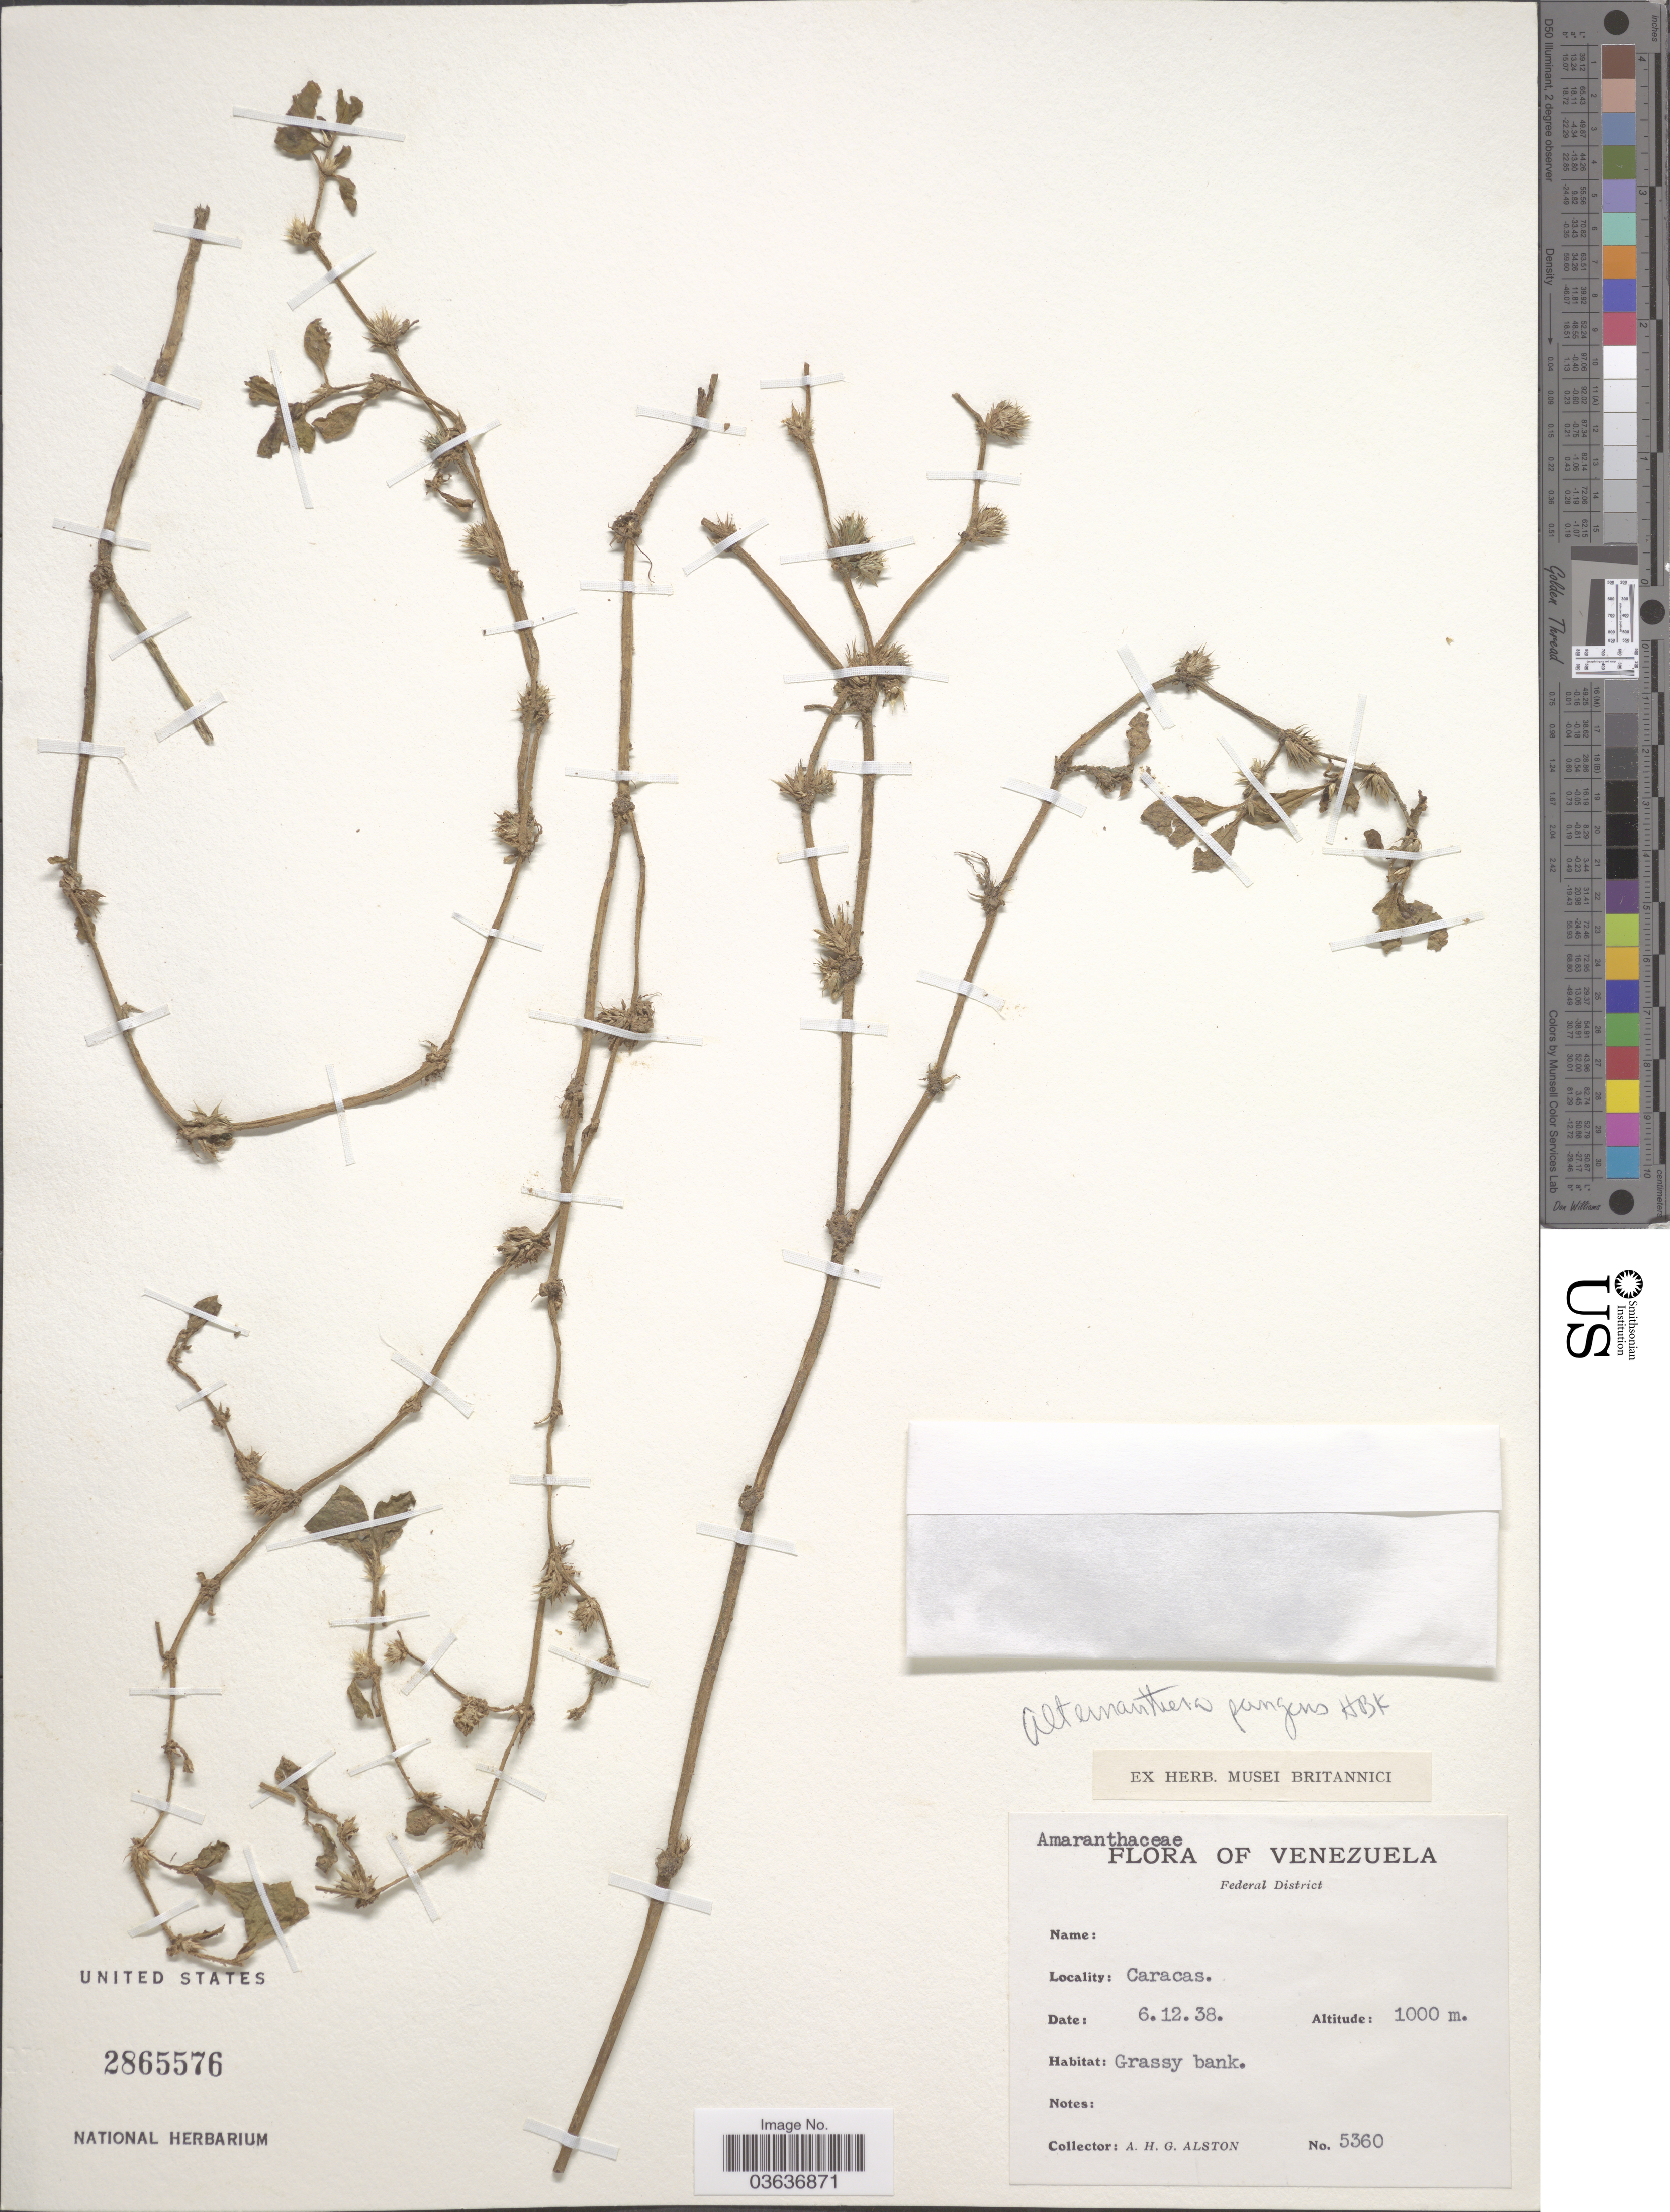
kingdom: Plantae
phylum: Tracheophyta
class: Magnoliopsida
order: Caryophyllales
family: Amaranthaceae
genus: Alternanthera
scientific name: Alternanthera pungens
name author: Kunth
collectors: A. H. Alston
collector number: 5360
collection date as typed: Transcribed d/m/y: 6/12/38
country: Venezuela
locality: Federal District. Caracas.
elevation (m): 1000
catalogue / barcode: US 2865576